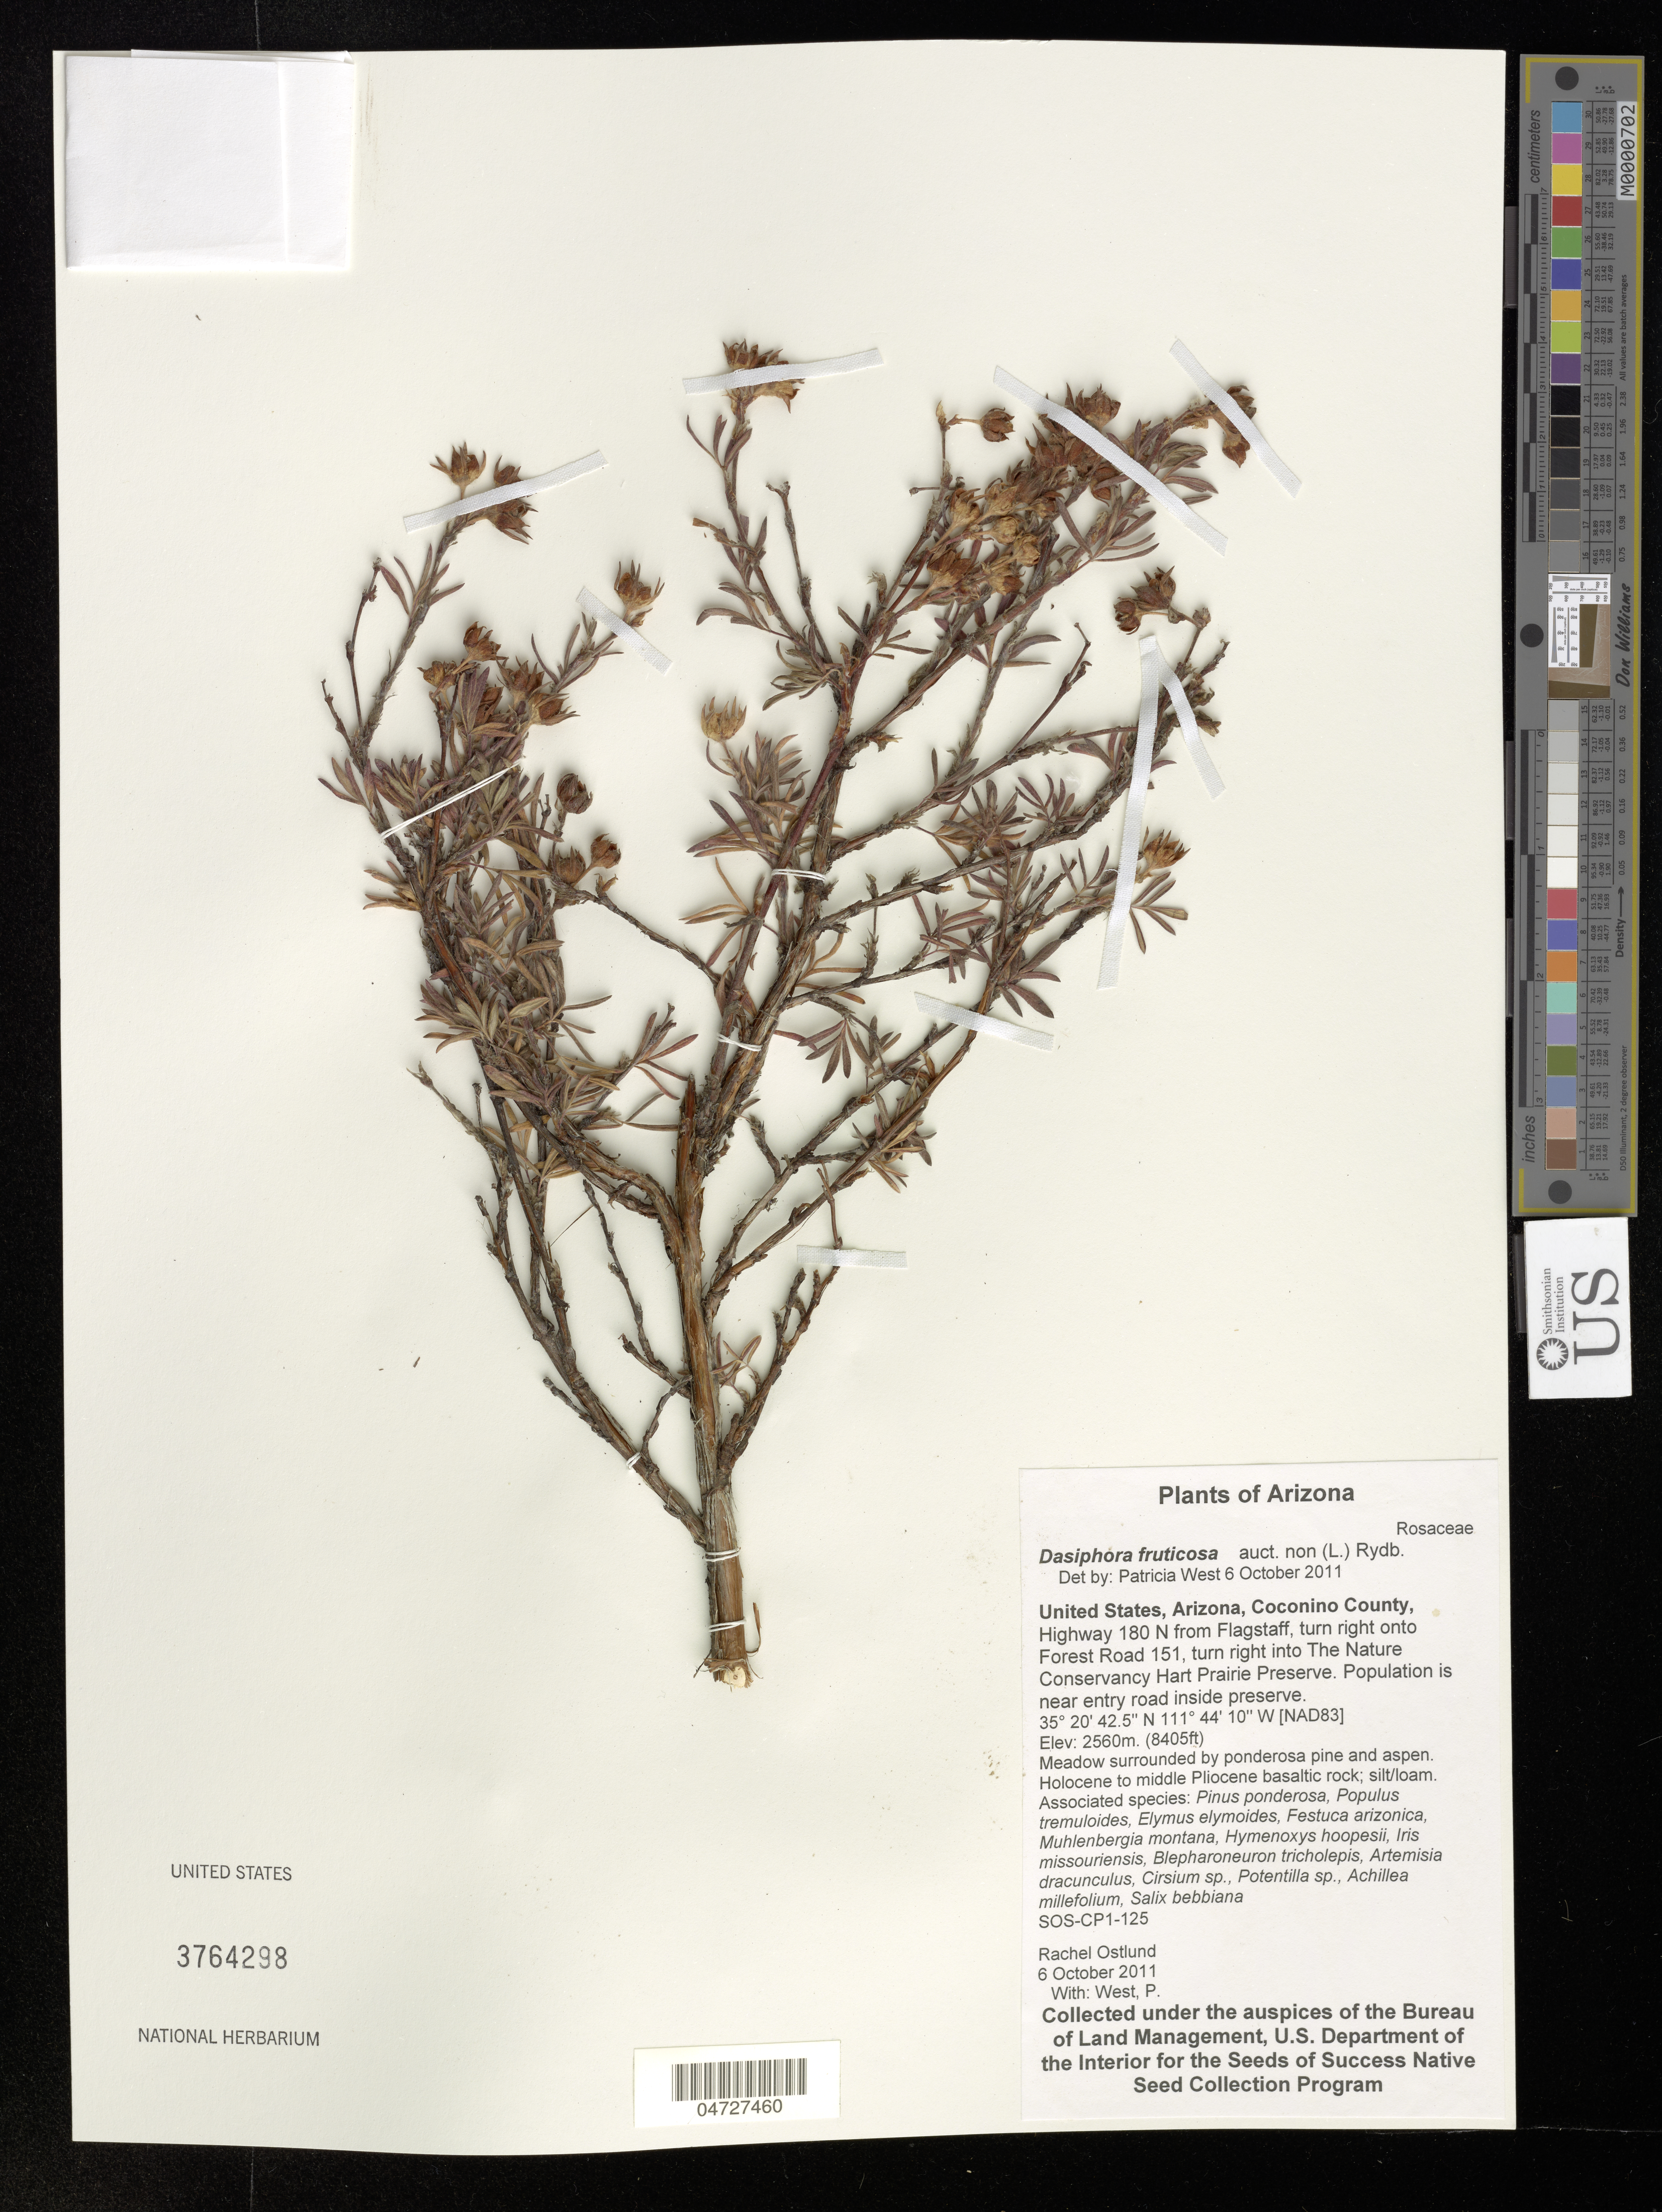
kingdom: Plantae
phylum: Tracheophyta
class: Magnoliopsida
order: Rosales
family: Rosaceae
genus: Dasiphora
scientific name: Dasiphora fruticosa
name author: (L.) Rydb.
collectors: R. Ostlund & P. West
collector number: SOS-CP1-125?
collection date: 2011-10-06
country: United States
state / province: Arizona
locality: Coconino County, Highway 180 N from Flagstaff, turn right onto Forest Road 151, turn right into The Nature Conservancy Hart Prairie Preserve. Population is near entry road inside preserve.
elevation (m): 2560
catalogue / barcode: US 3764298